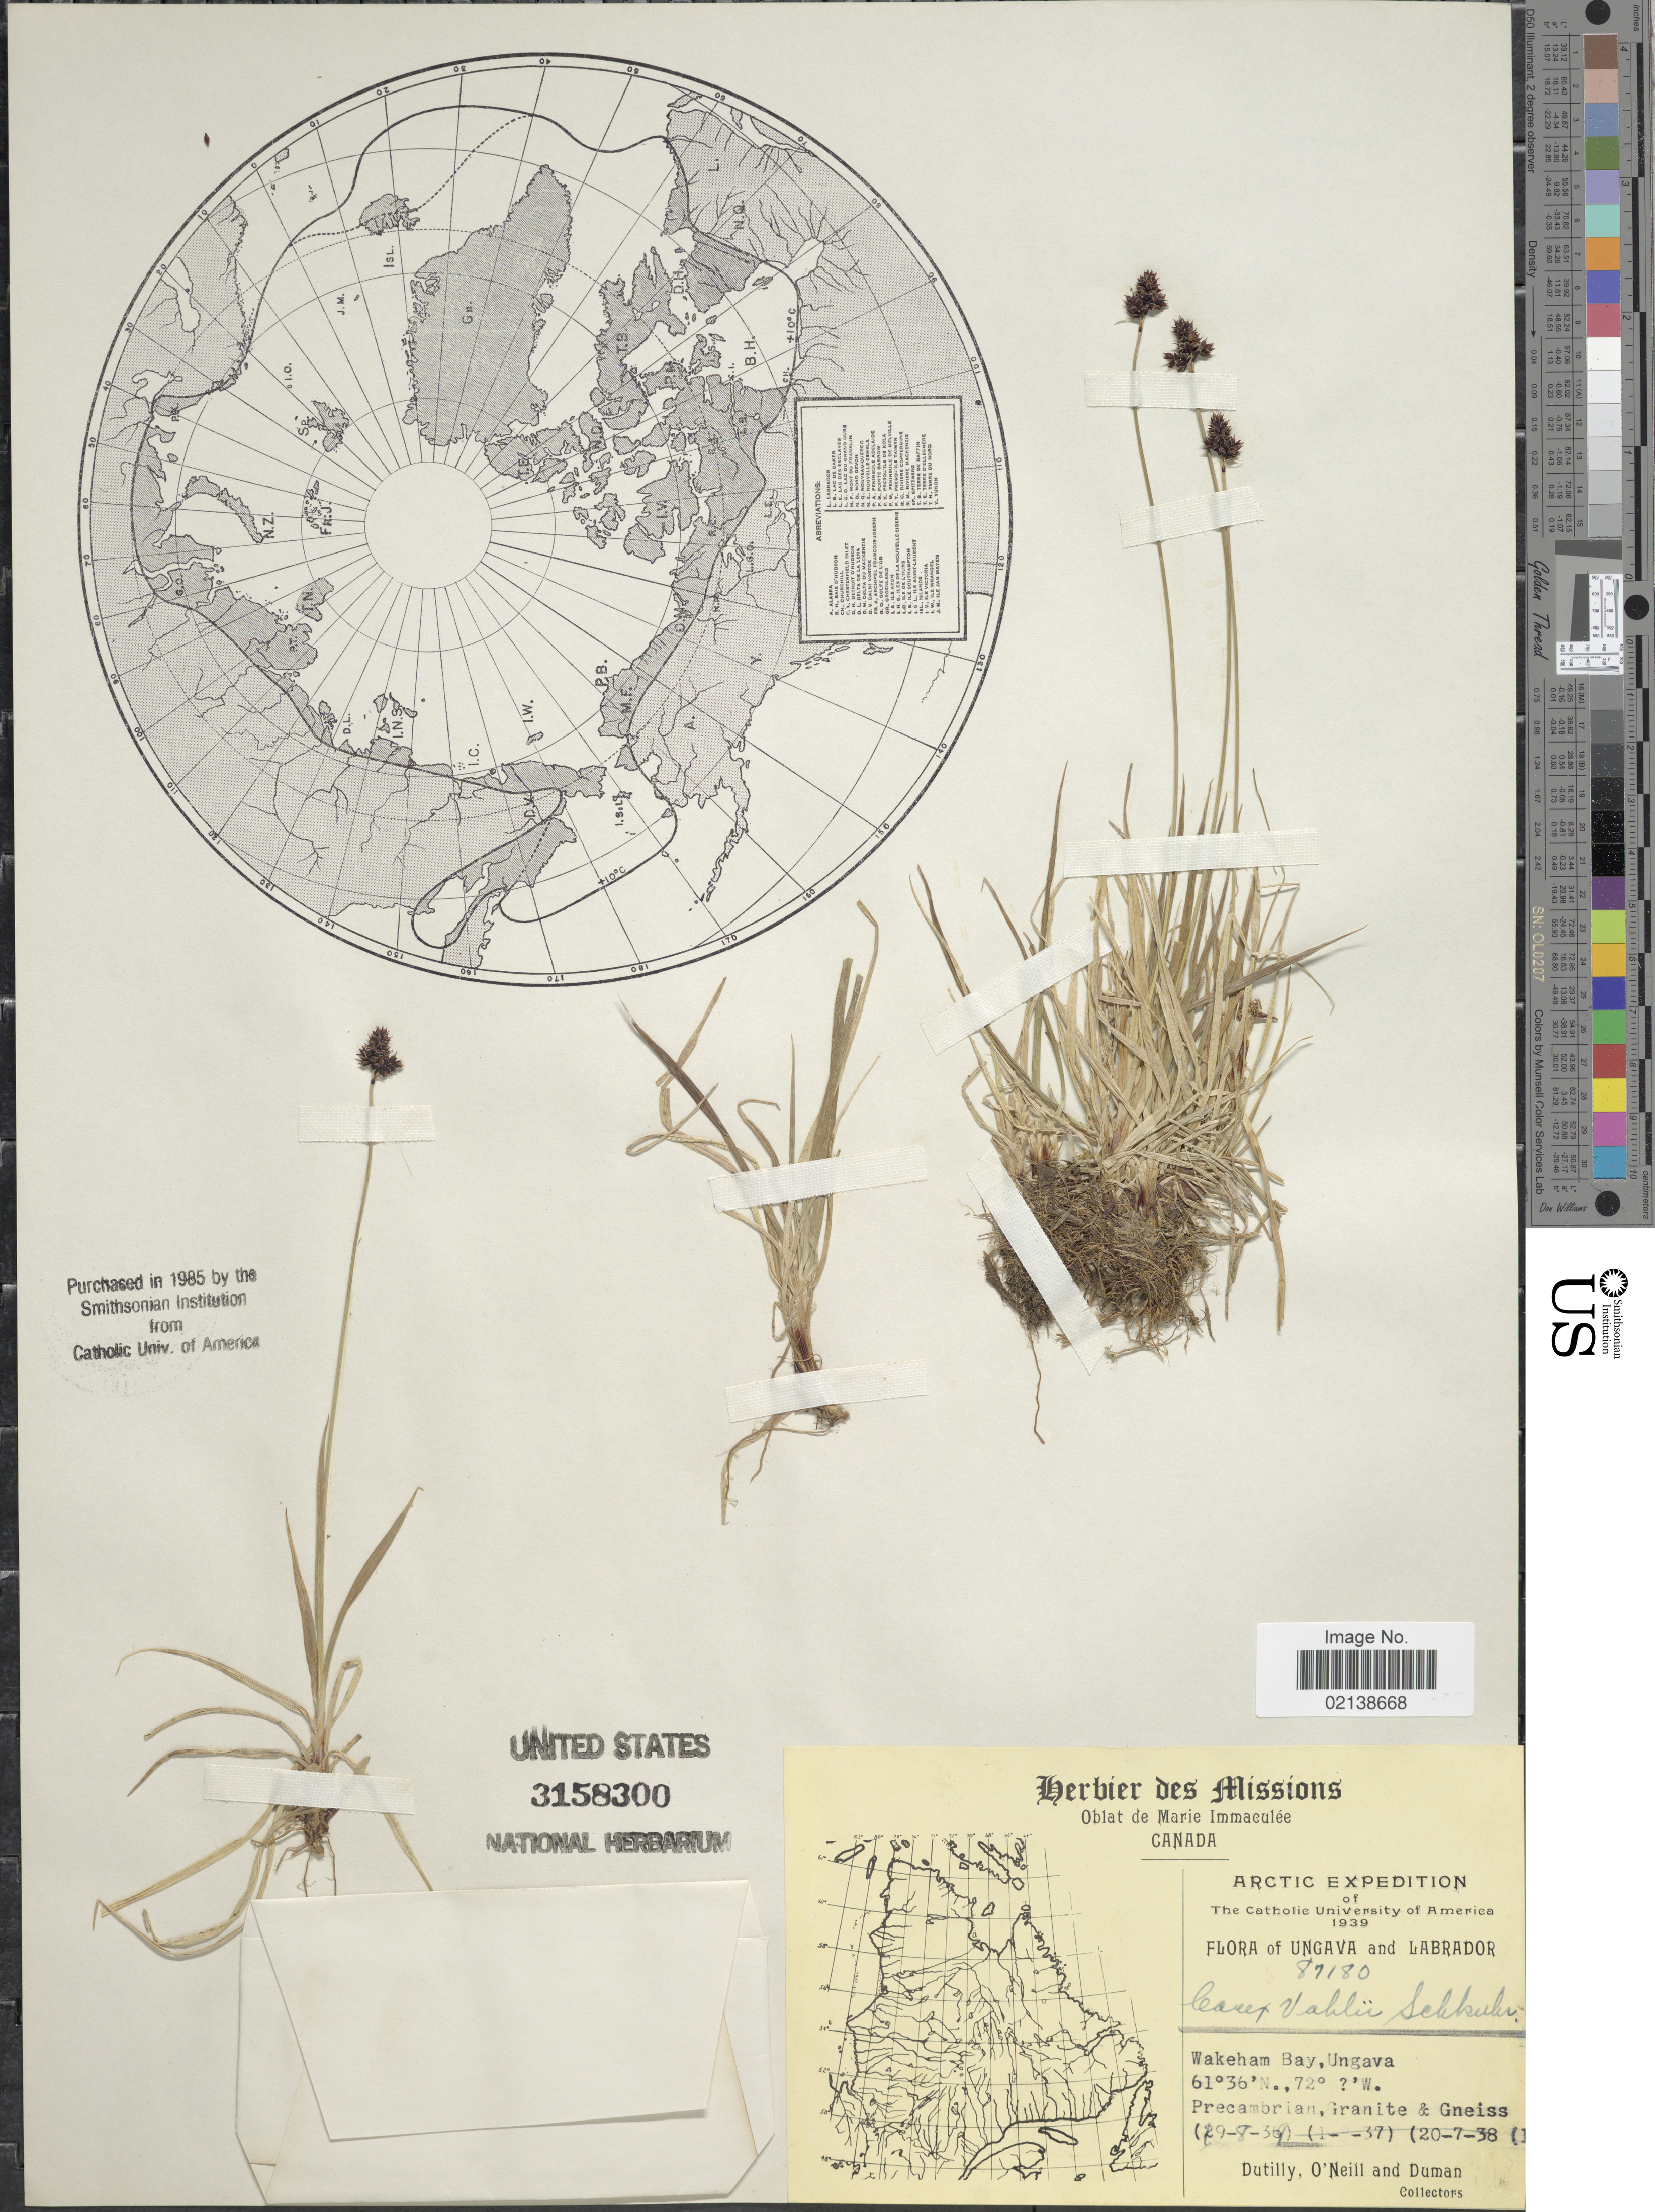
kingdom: Plantae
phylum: Tracheophyta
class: Liliopsida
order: Poales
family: Cyperaceae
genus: Carex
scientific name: Carex norvegica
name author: Retz.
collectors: -. Dutilly, O' Neill & -. Duman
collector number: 87180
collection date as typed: Transcribed d/m/y: 29/8/39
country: Canada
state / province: Newfoundland and Labrador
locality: Canada, Ungava and Labrador, Wakeham Bay. Ungava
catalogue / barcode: US 3158300